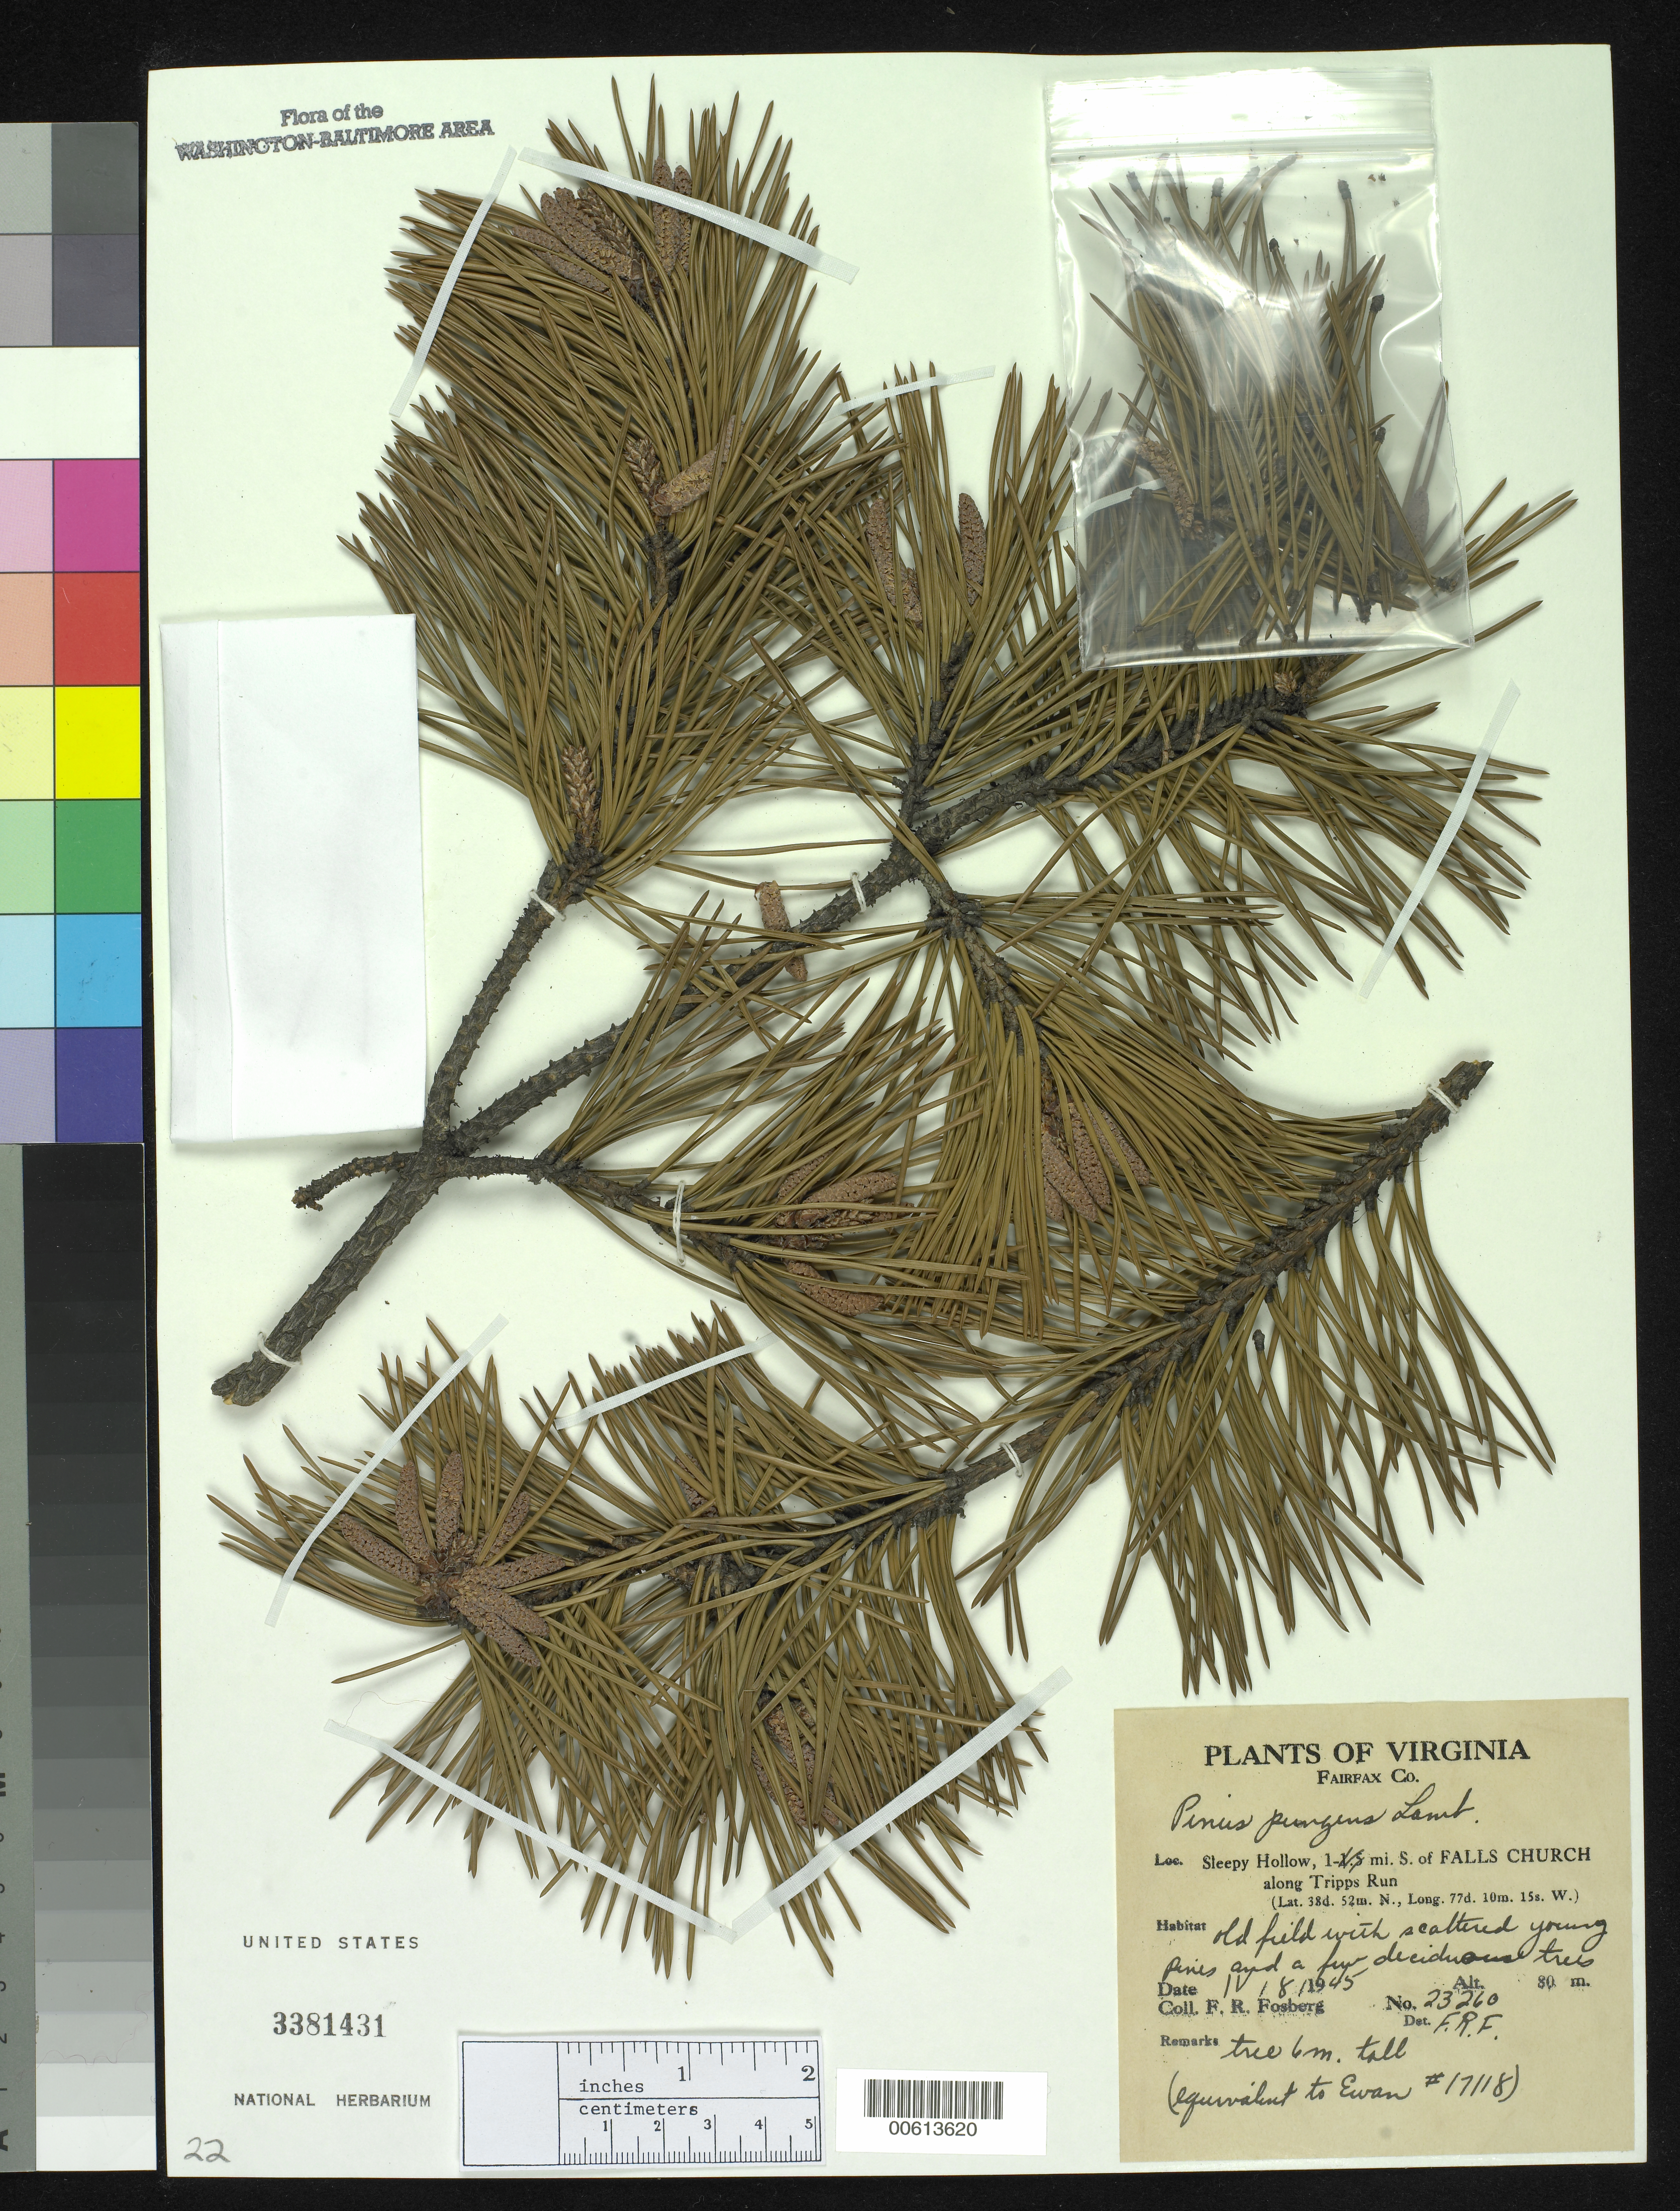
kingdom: Plantae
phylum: Tracheophyta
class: Pinopsida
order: Pinales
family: Pinaceae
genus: Pinus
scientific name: Pinus pungens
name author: Lamb.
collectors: F. R. Fosberg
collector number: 23260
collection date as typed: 08 Apr 1945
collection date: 1945-04-08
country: United States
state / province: Virginia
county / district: Fairfax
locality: Sleepy Hollow, S of Falls Church along Tripps Run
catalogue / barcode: US 3381431